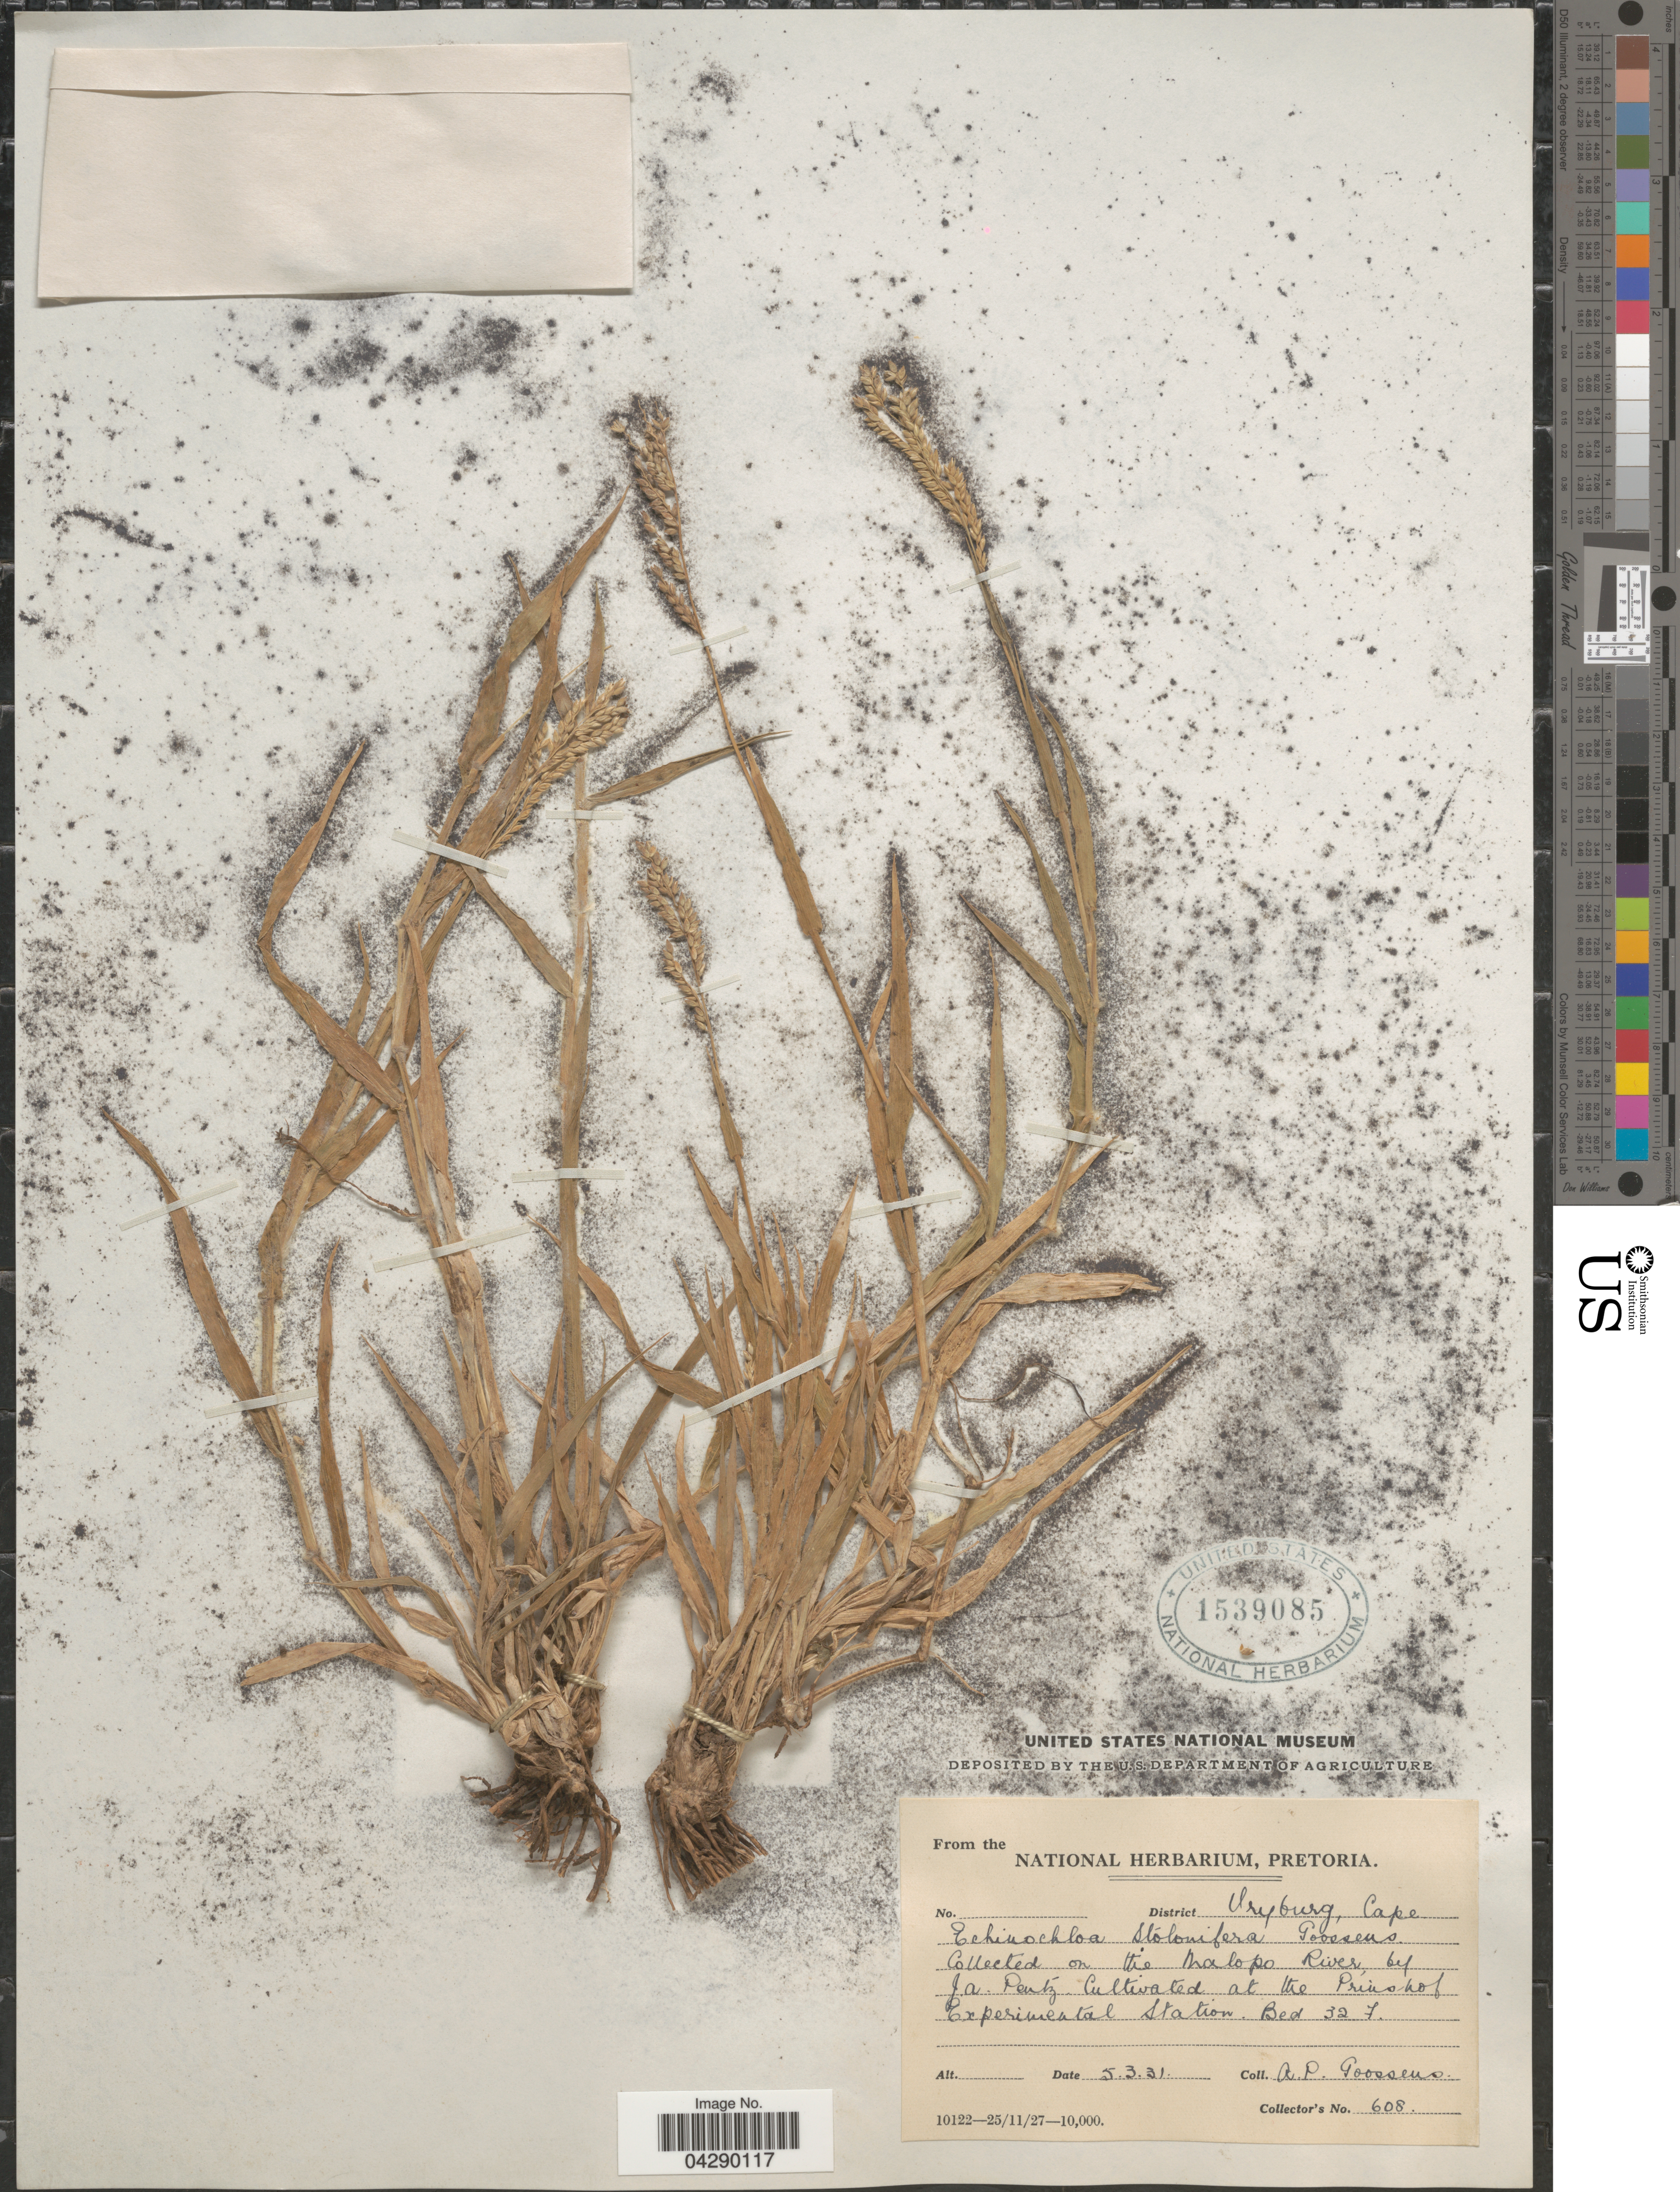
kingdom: Plantae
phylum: Tracheophyta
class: Liliopsida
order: Poales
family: Poaceae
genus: Eriochloa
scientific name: Eriochloa sp.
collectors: A. P. G. Goossens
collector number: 608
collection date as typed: Transcribed d/m/y: 5/3/31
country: South Africa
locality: Cultivated at the Prinshof Experimental Station. Bed 21.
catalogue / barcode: US 1539085